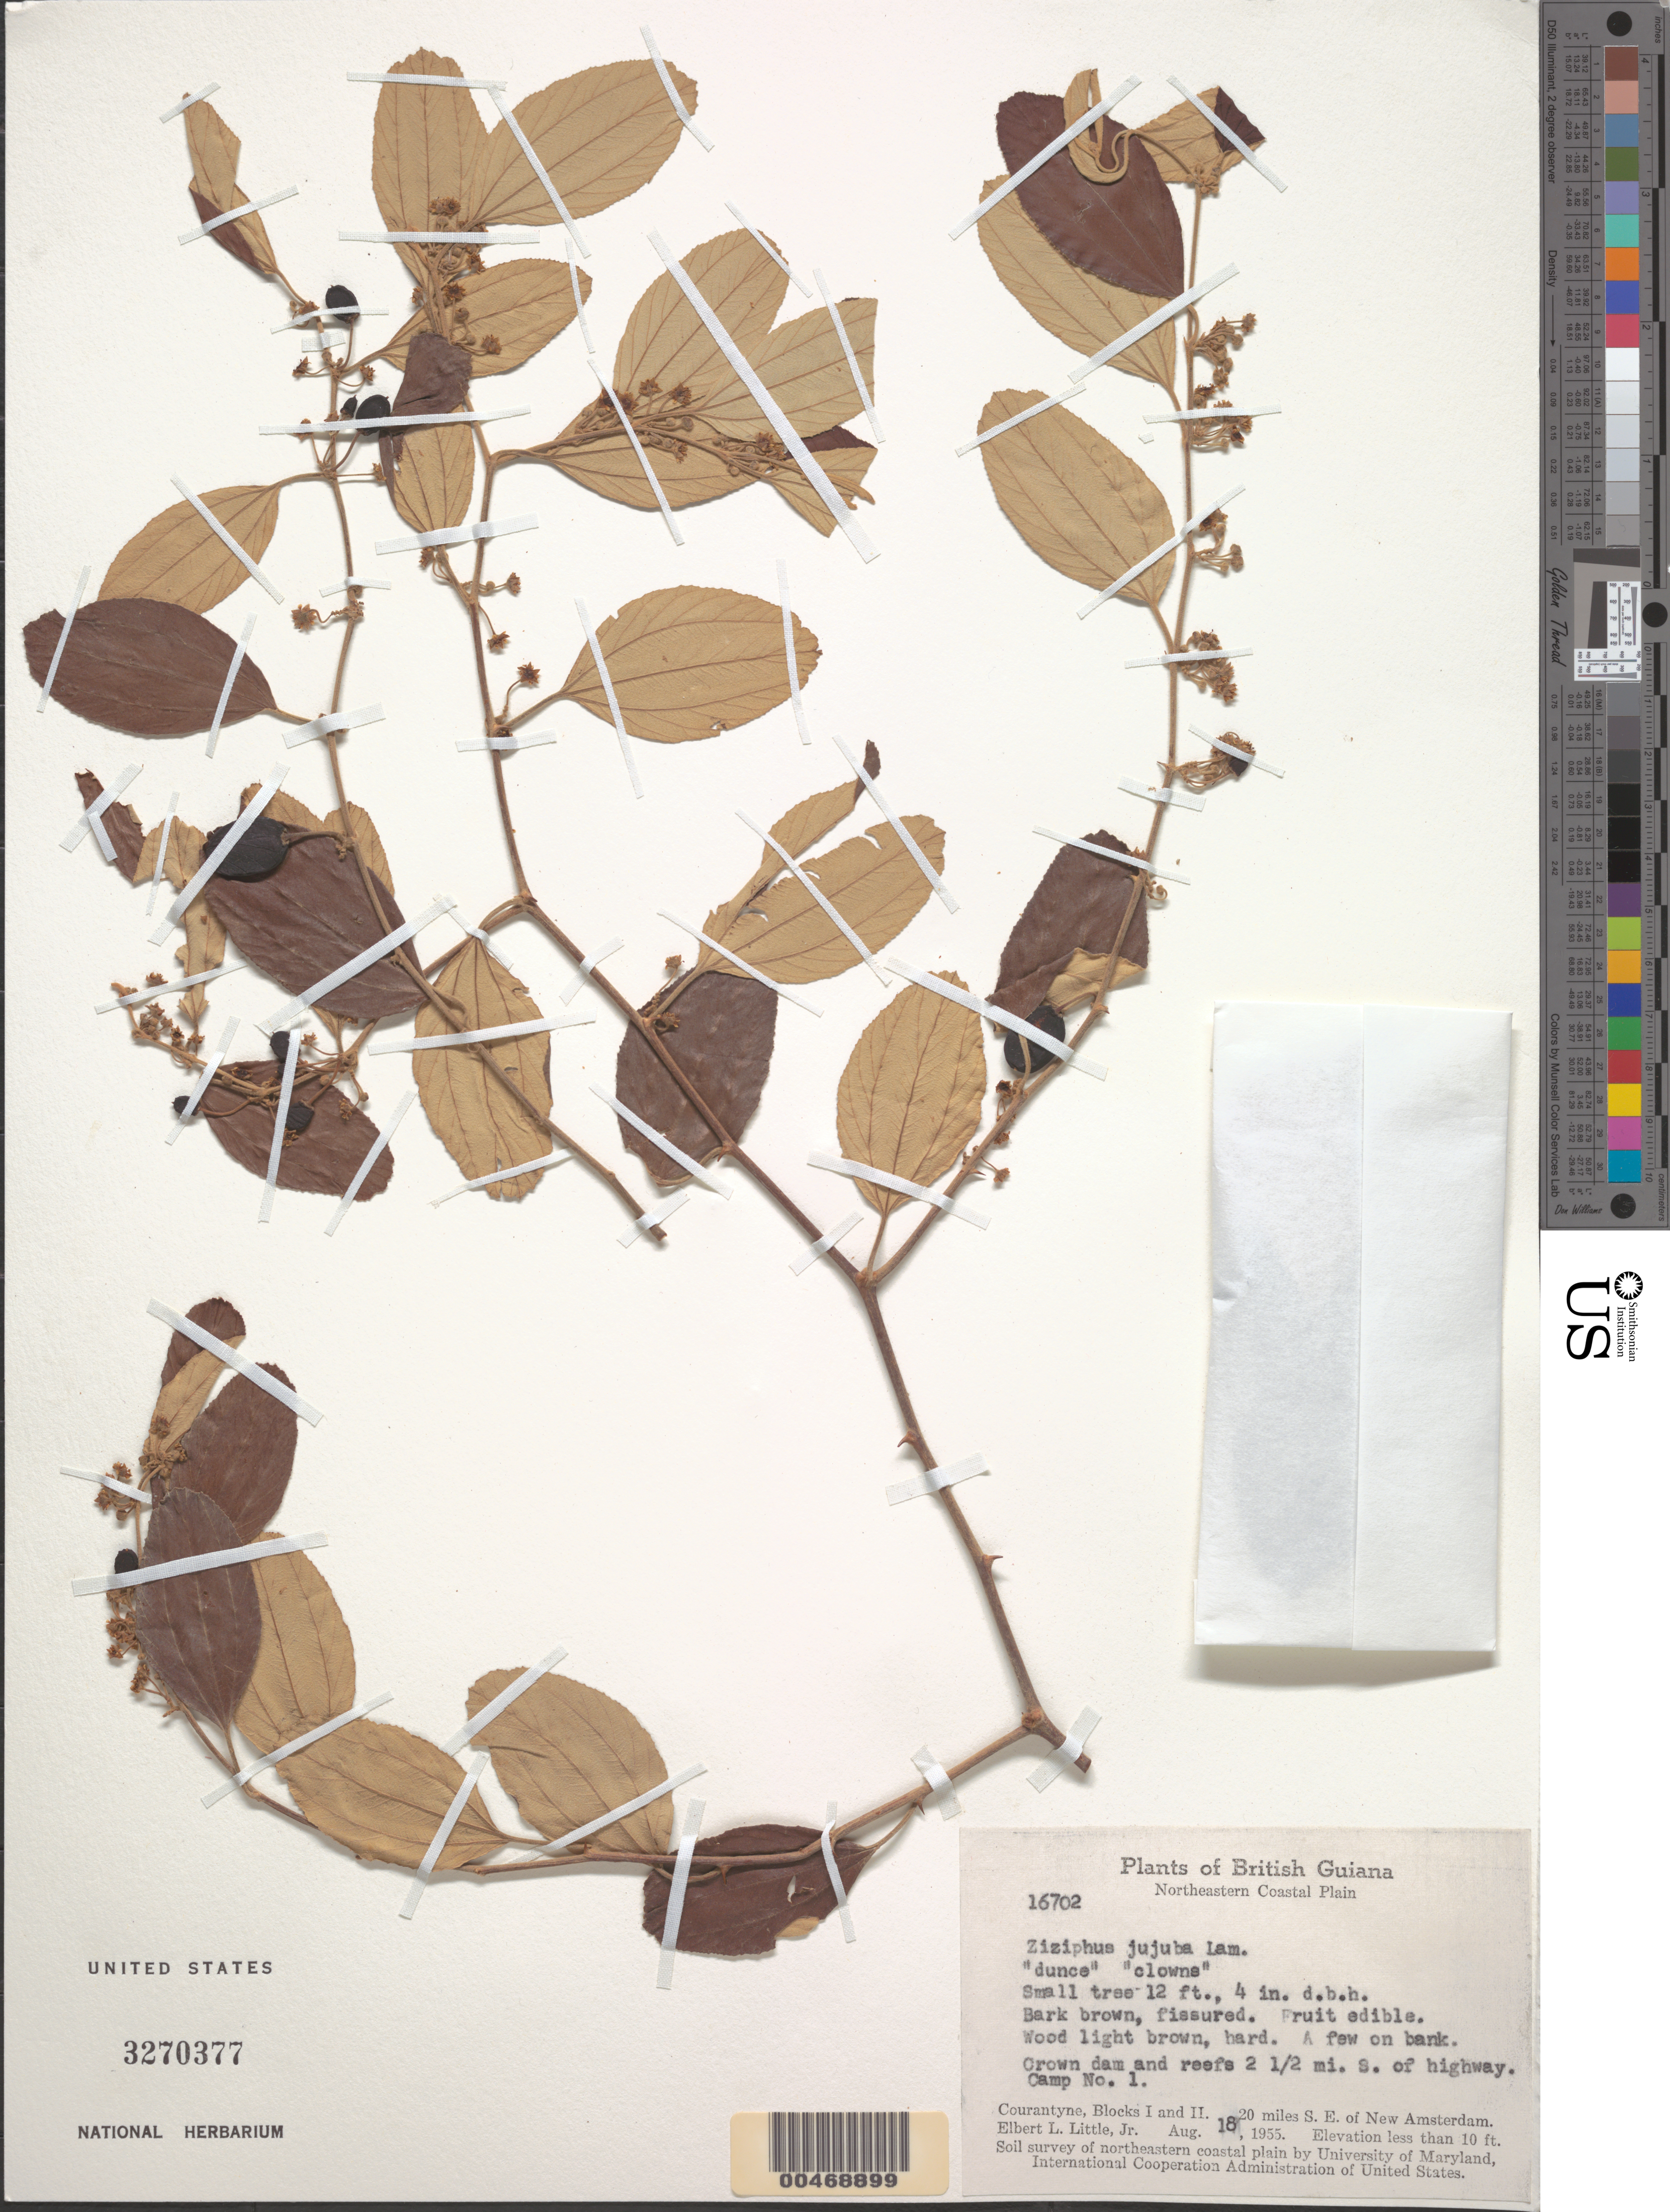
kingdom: Plantae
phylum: Tracheophyta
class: Magnoliopsida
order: Rosales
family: Rhamnaceae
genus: Ziziphus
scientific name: Ziziphus mauritiana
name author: Lam.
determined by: Strong, Mark T., (BOT), Smithsonian Institution - National Museum of Natural History (UNITED STATES)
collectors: E. L. Little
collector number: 16702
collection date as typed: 18-Aug-55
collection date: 1955-08-18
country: Guyana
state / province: E. Berbice-Corentyne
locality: Courantyne, Blocks I & II. 20 mi. SE of New Amsterdam, Camp No. 1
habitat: Crown dam and reefs, 2.5 mi. S of highway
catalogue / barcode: US 3270377